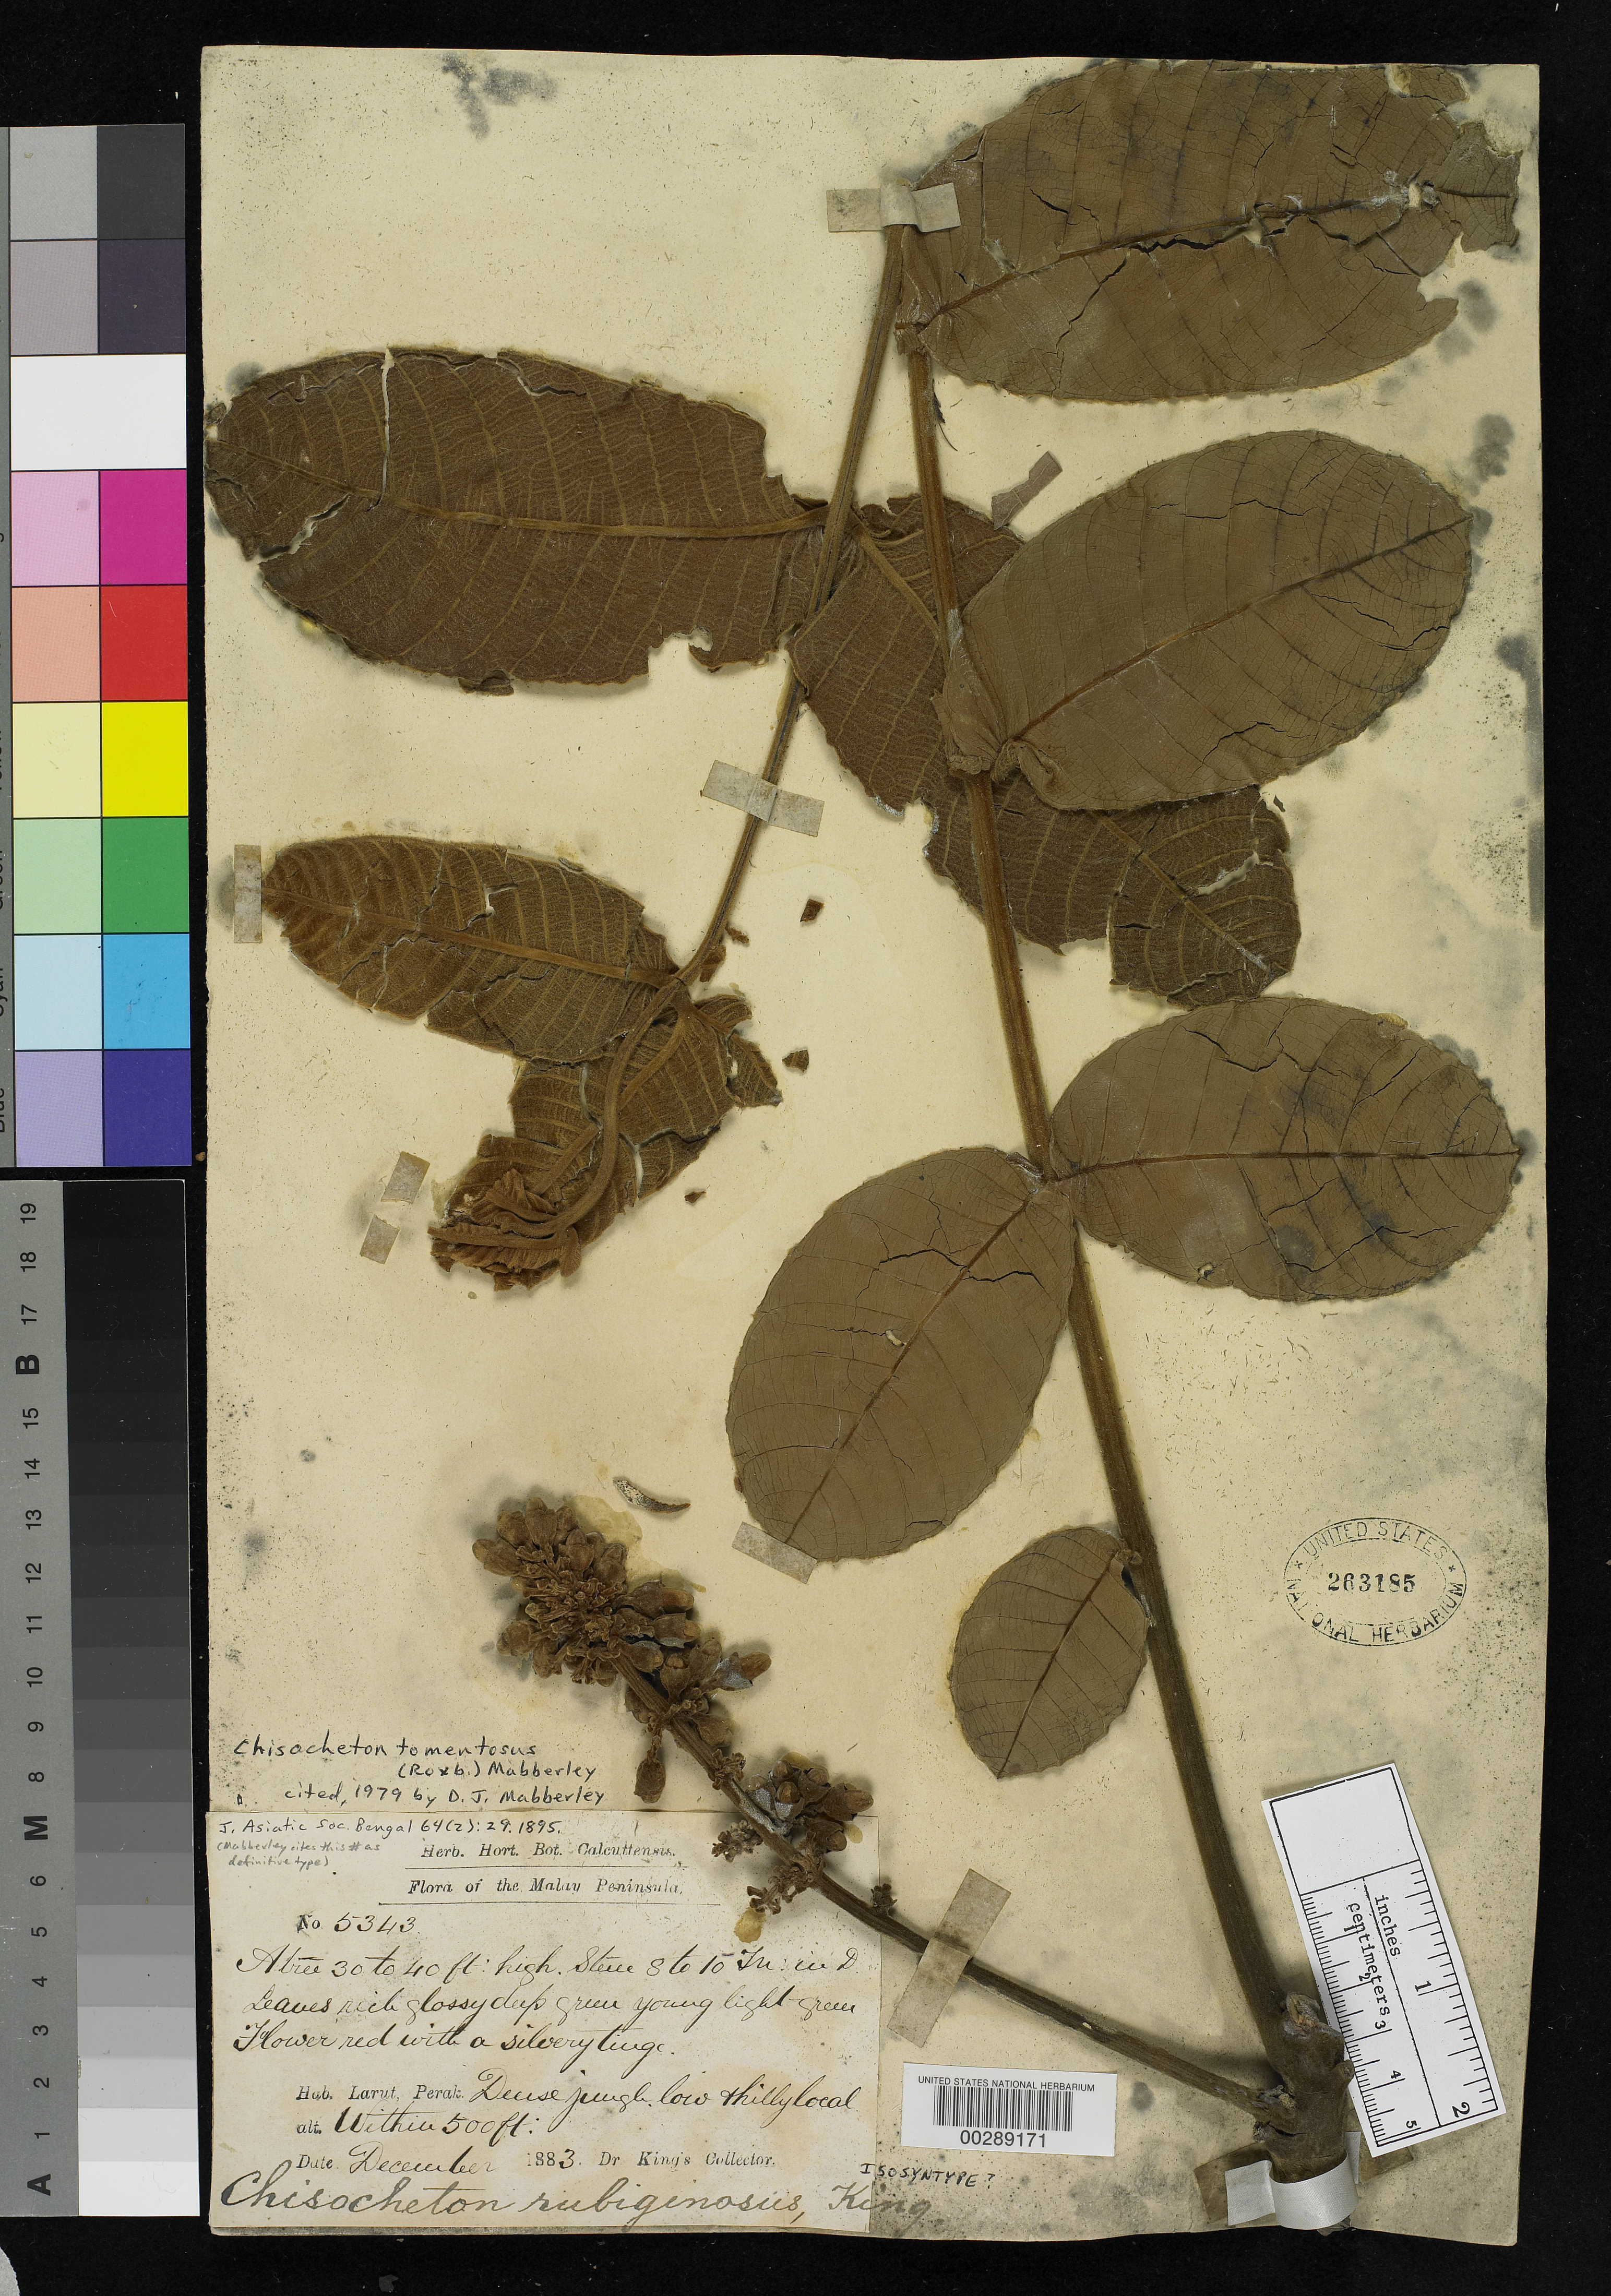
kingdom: Plantae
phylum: Tracheophyta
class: Magnoliopsida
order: Sapindales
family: Meliaceae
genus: Chisocheton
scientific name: Chisocheton rubiginosus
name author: King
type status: Isosyntype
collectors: Dr. King's collector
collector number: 5343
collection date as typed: Dec 1883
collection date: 1883-12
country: Malaysia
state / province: Perak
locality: Larut [Malay Peninsula]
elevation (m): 152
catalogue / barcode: US 263185